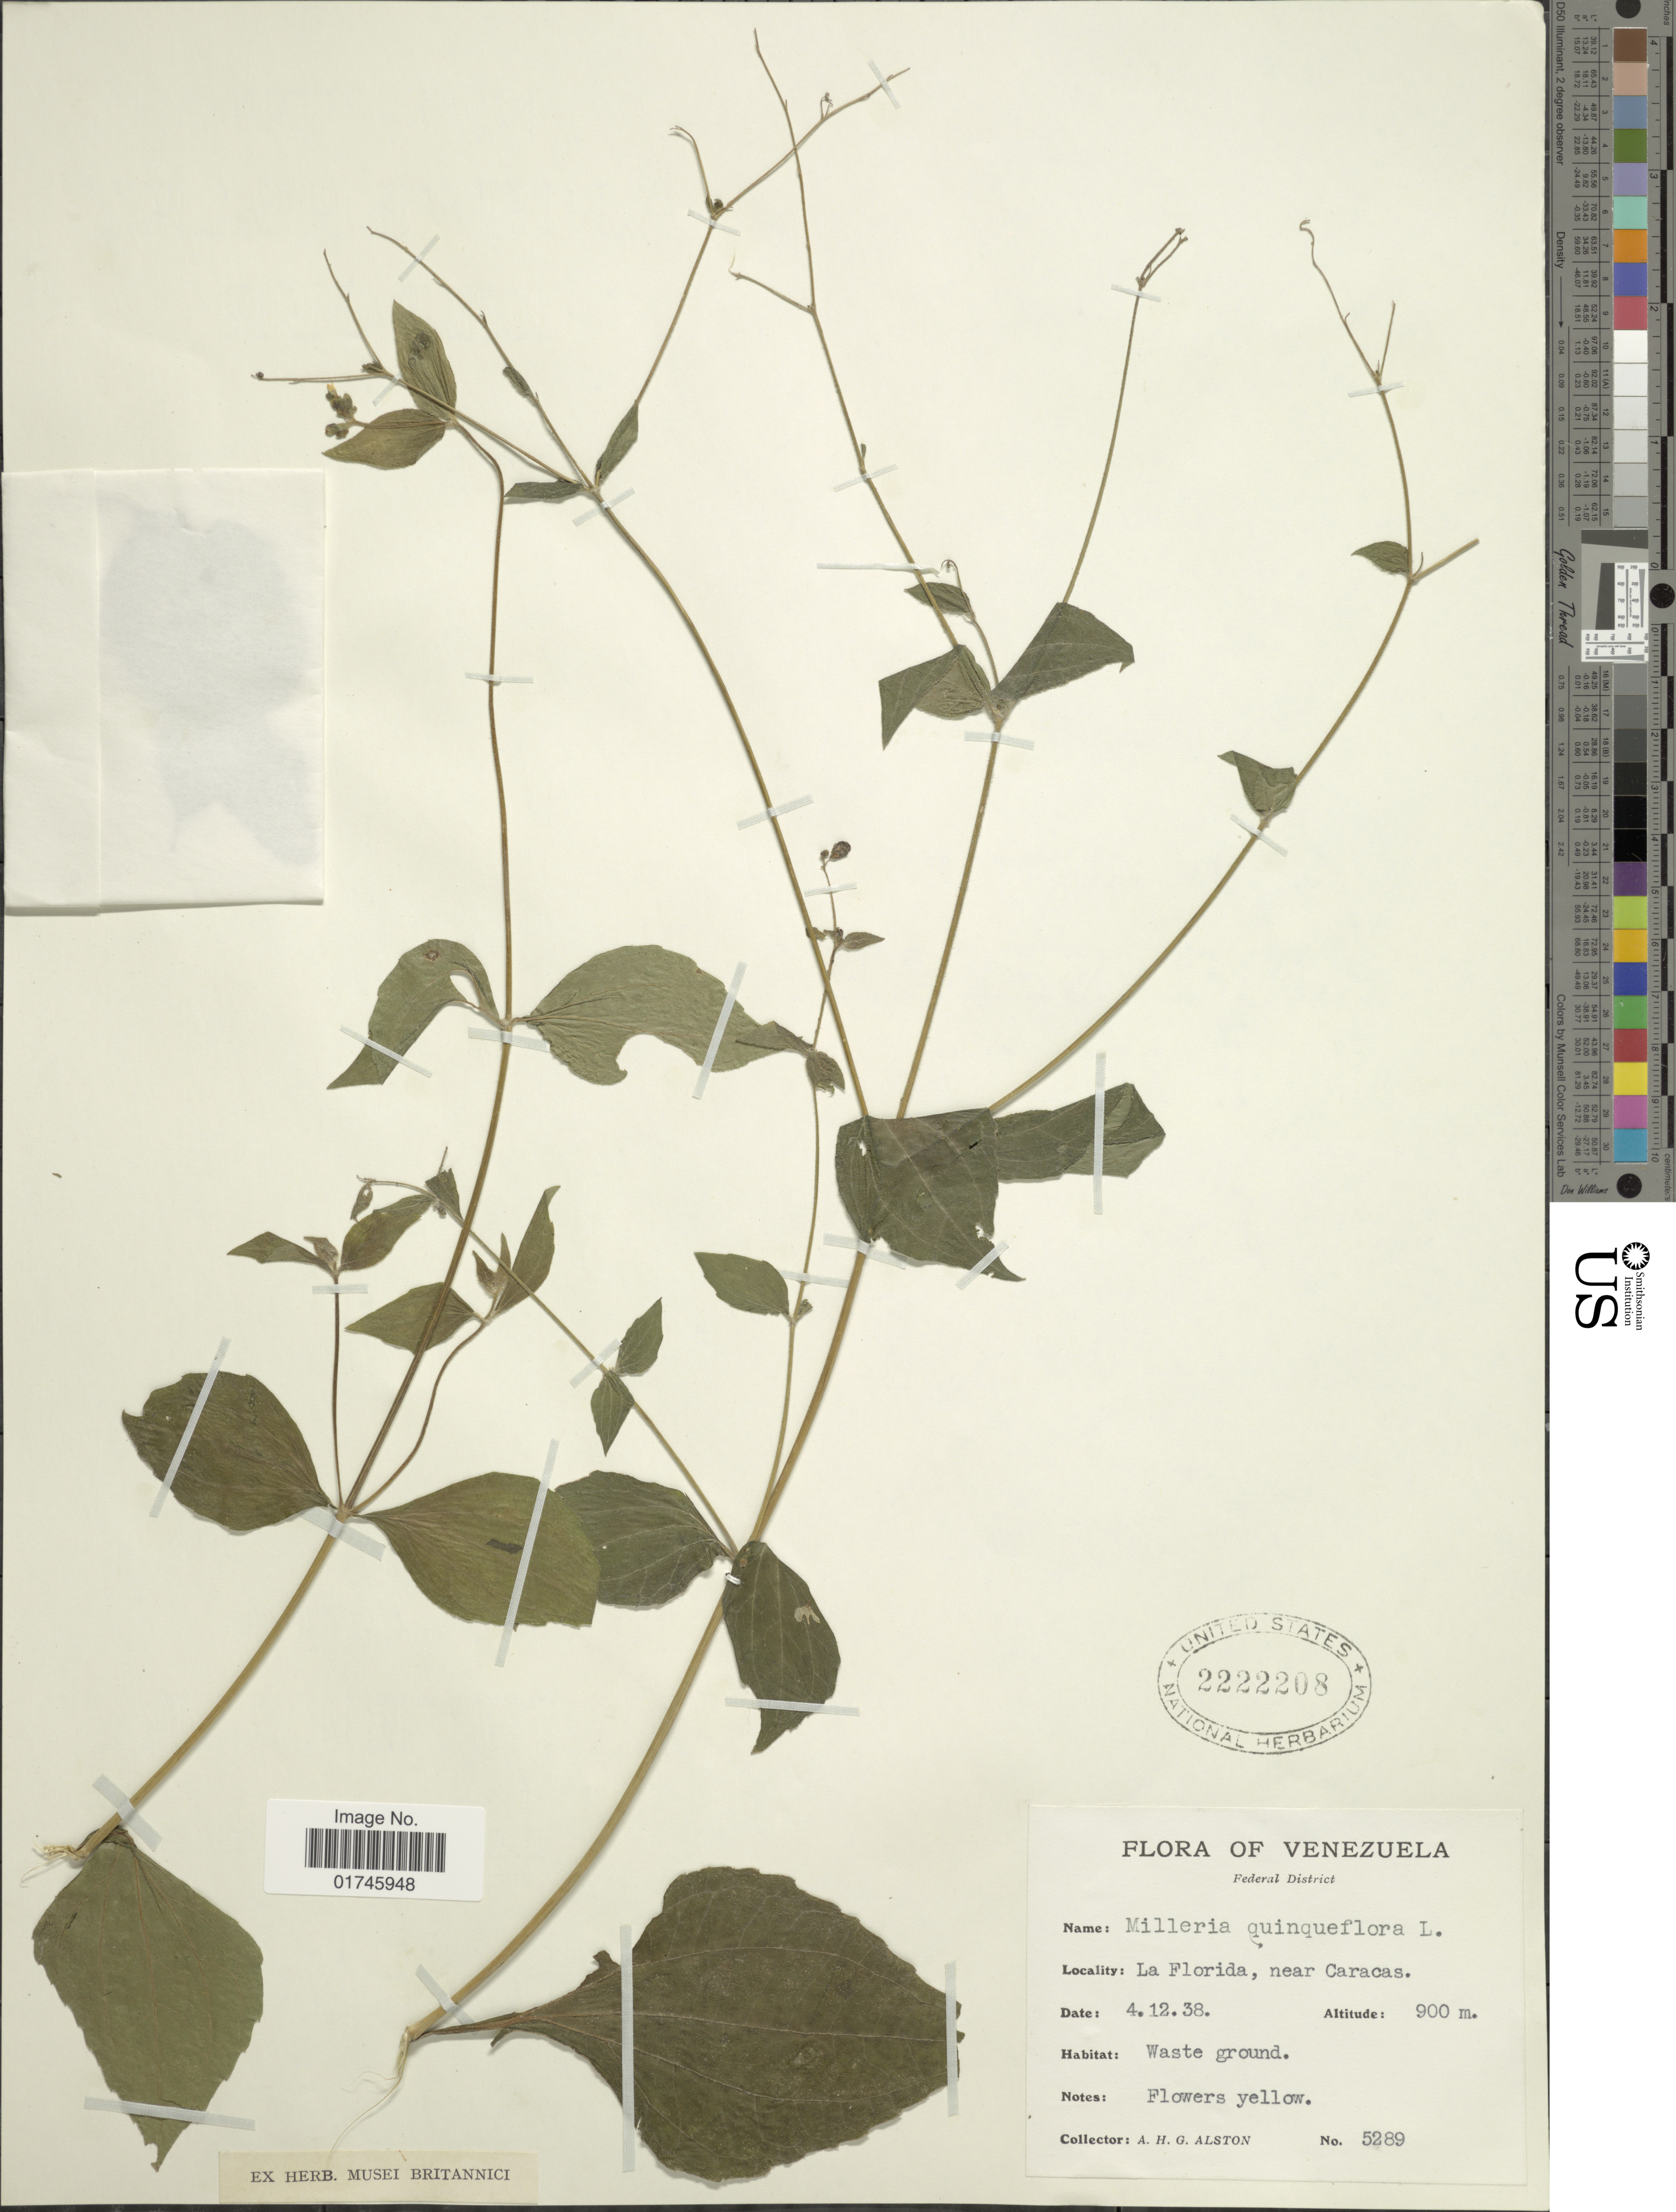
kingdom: Plantae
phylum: Tracheophyta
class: Magnoliopsida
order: Asterales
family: Asteraceae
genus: Milleria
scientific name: Milleria quinqueflora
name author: L.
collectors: A. H. Alston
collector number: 5289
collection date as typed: Transcribed d/m/y: 4/12/38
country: Venezuela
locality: La Florida, near Caracas.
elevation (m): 900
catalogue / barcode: US 2222208